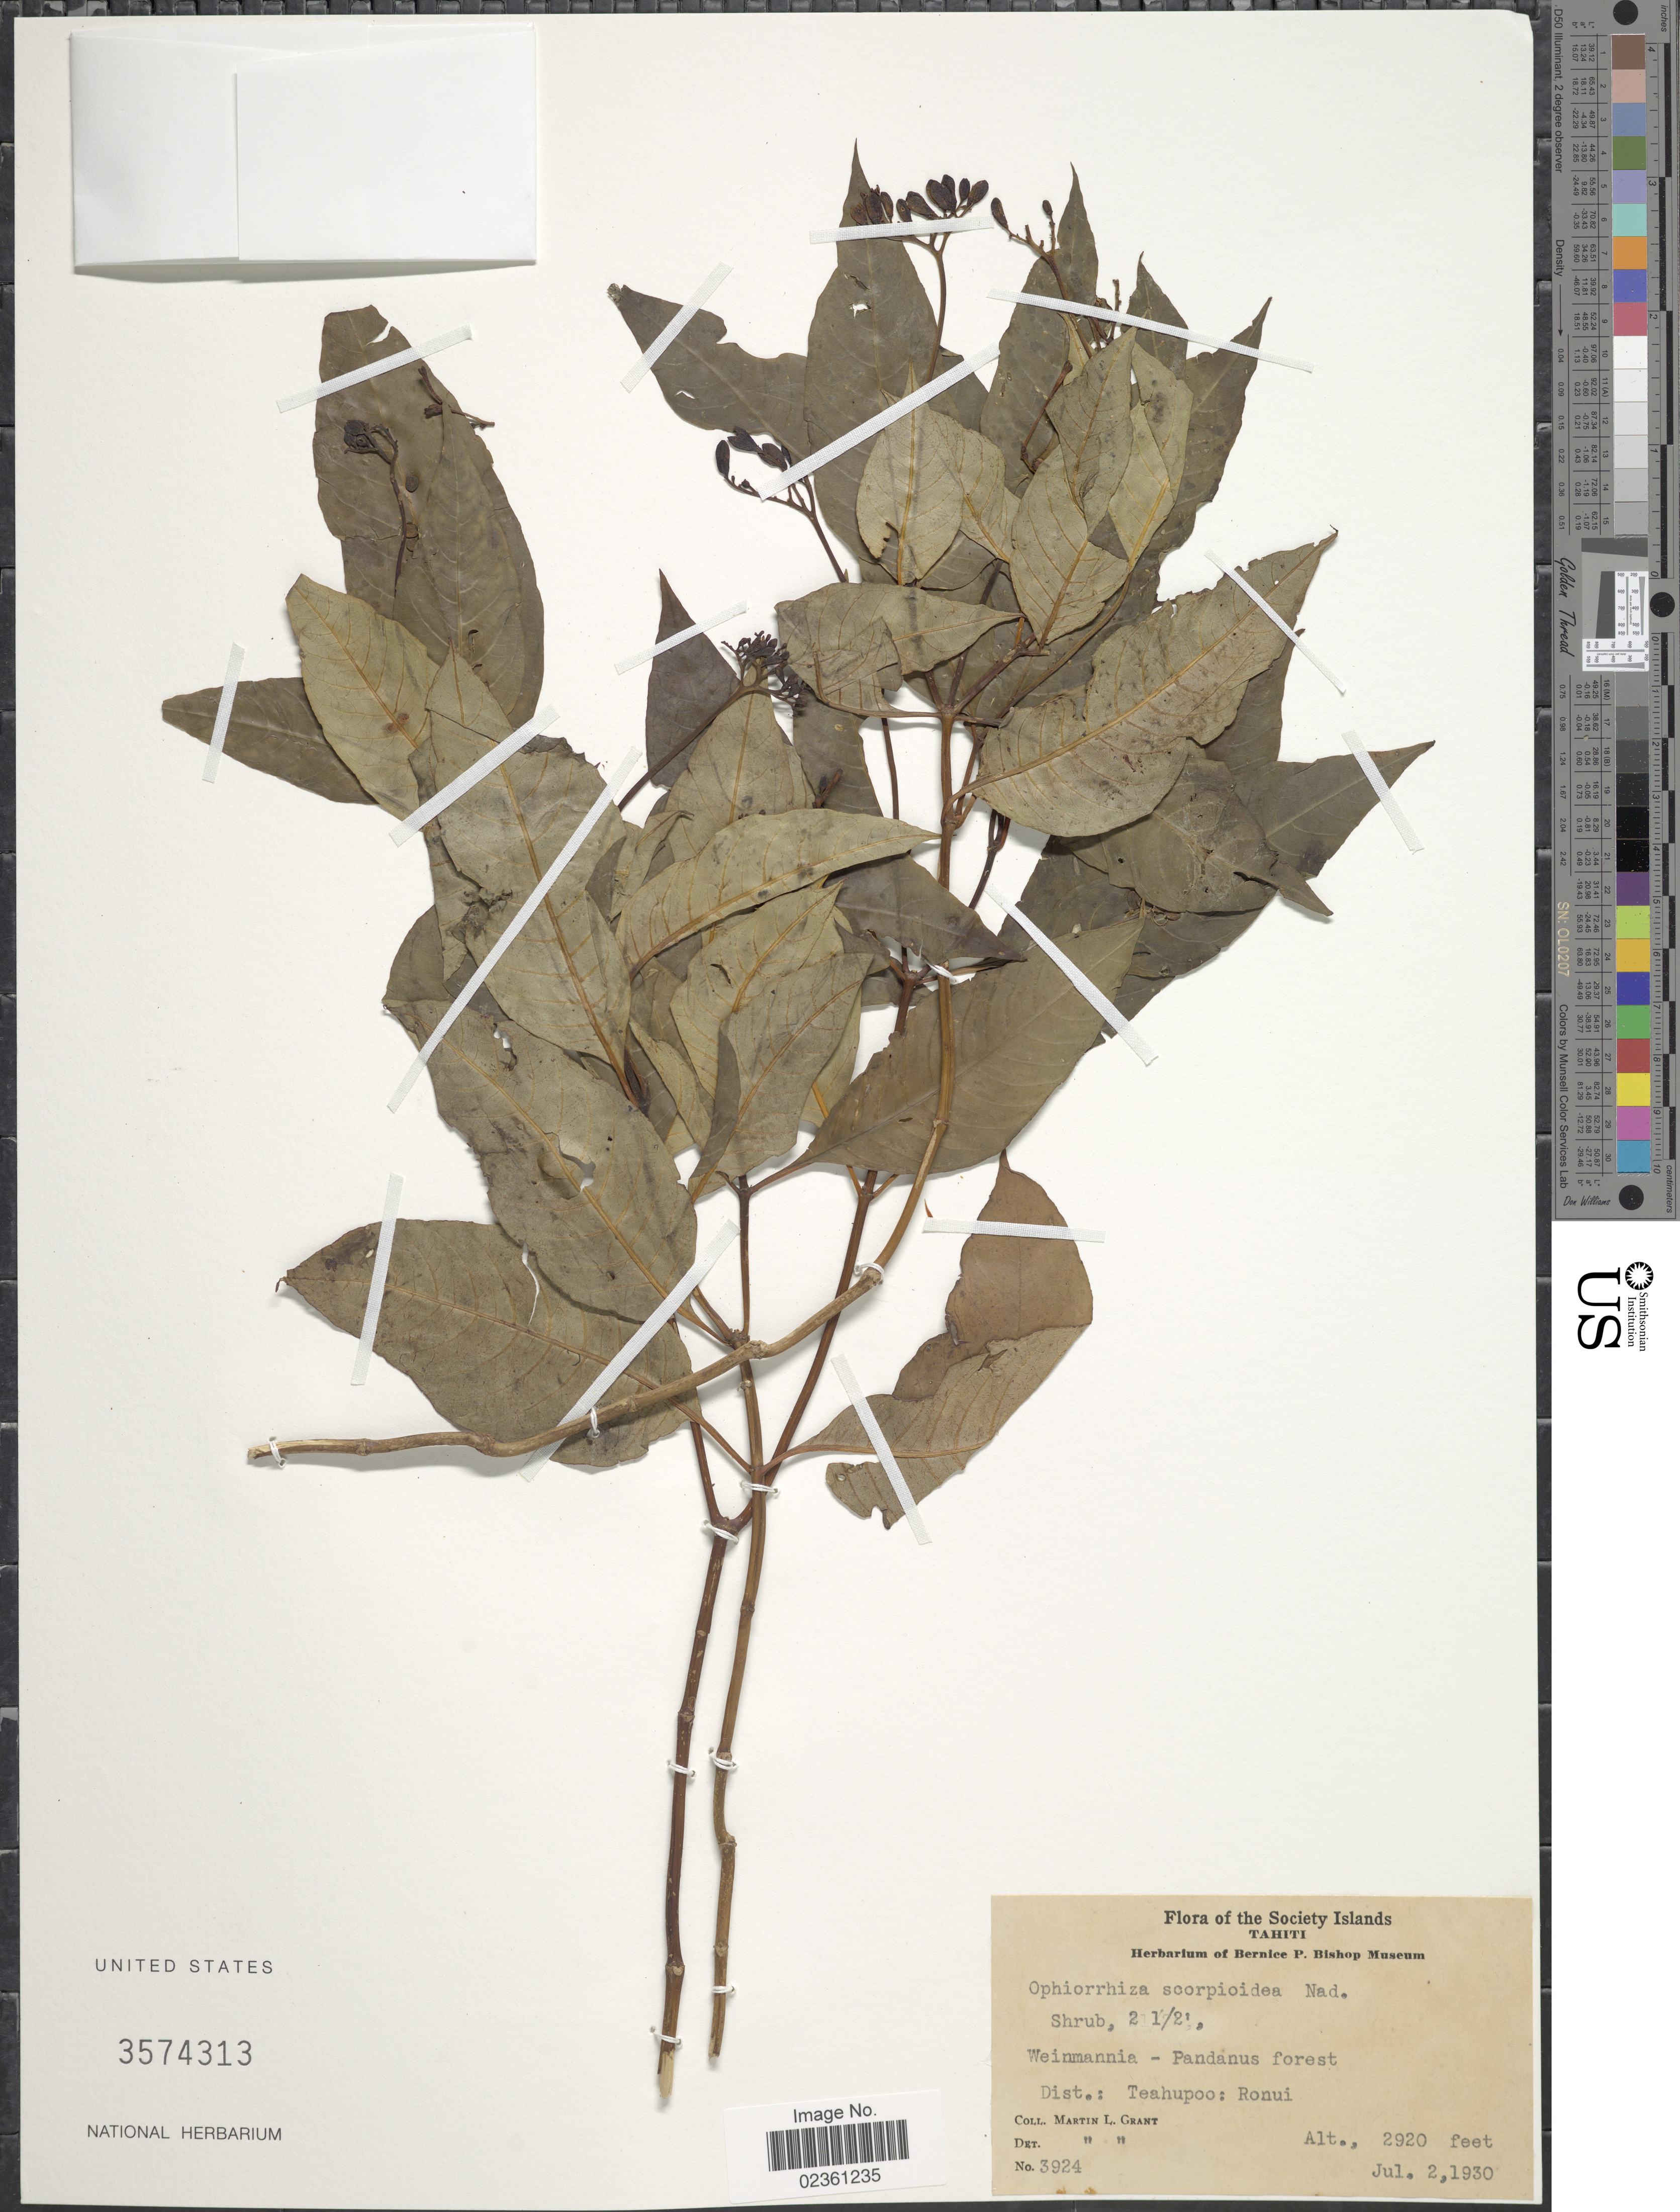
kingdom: Plantae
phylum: Tracheophyta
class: Magnoliopsida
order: Gentianales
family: Rubiaceae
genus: Ophiorrhiza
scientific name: Ophiorrhiza scorpioidea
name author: Nadeaud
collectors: M. L. Grant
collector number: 3924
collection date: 1930-07-02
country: French Polynesia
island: Tahiti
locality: The Society Islands, Tahiti, Weinmannia - Pandanus forest, Dist.: Teahupoo: Ronui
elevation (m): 890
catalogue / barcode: US 3574313